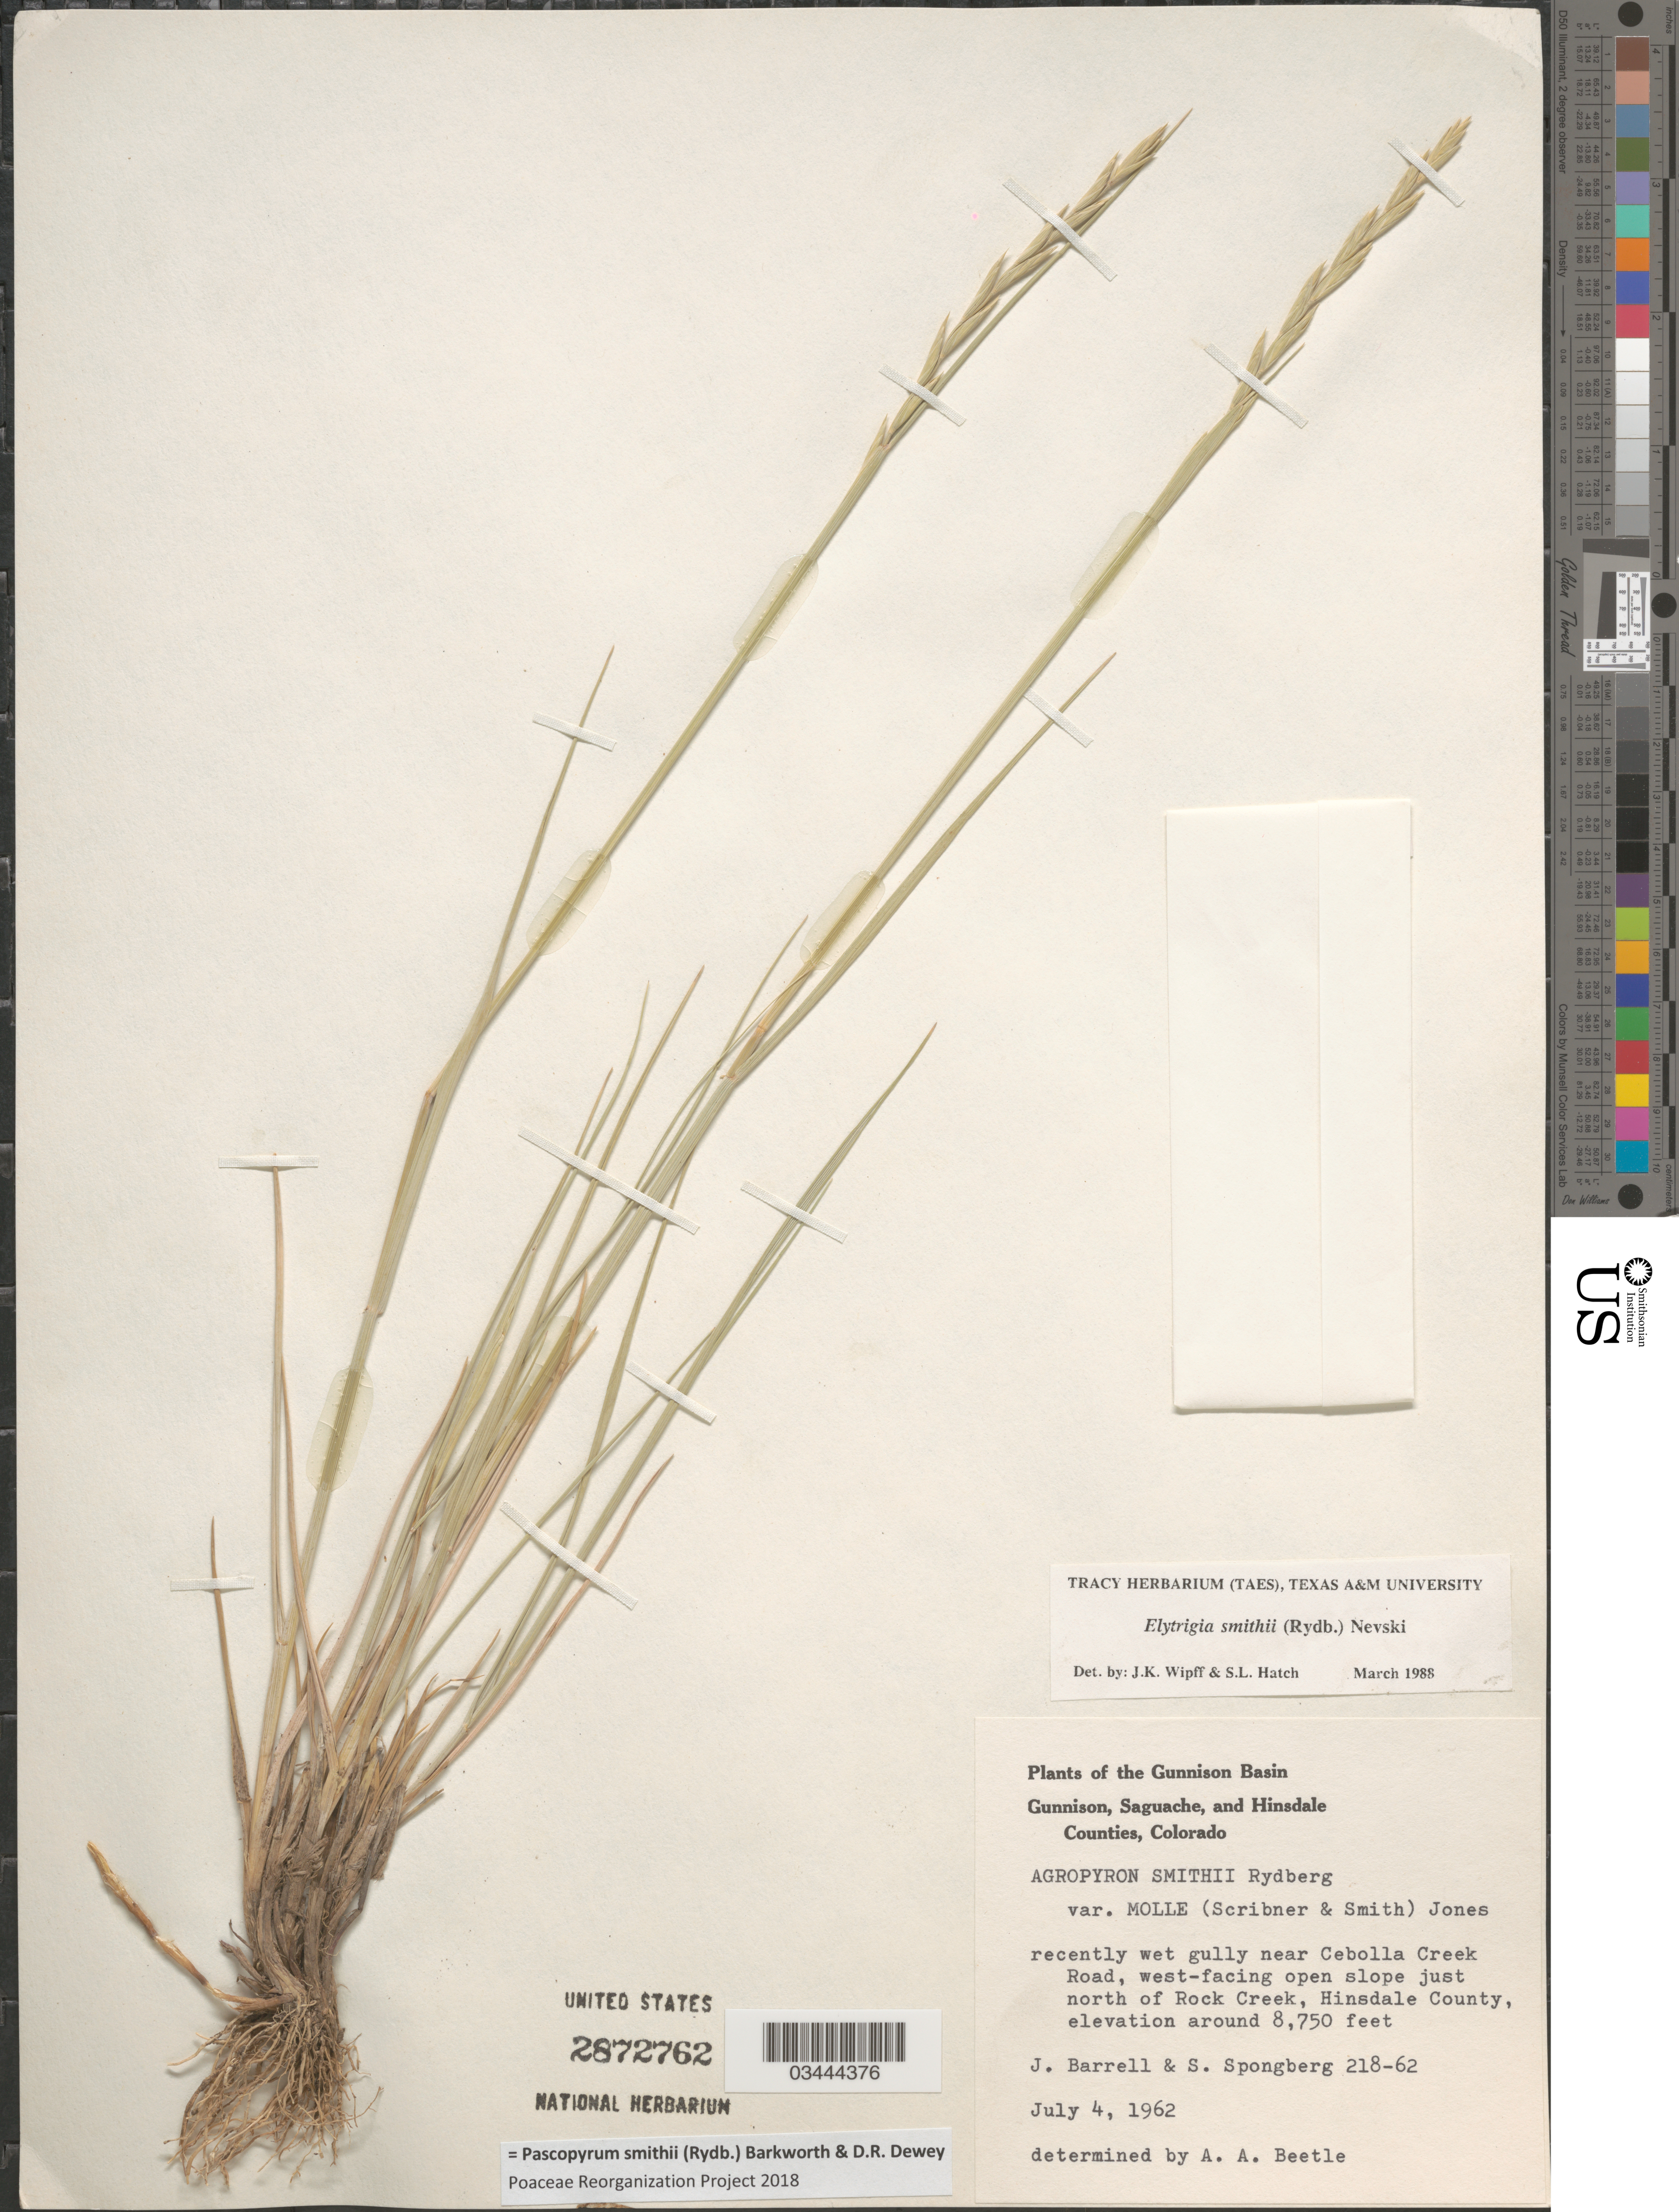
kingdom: Plantae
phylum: Tracheophyta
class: Liliopsida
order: Poales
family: Poaceae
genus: Pascopyrum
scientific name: Pascopyrum smithii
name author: (Rydb.) Barkworth & Dewey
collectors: J. Barrell & S. A.Spongberg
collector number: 218-62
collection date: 1962-07-04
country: United States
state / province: Colorado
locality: The Gunnison Basin. Recently wet gully near Cebolla Creek Road, west-facing open slope just north of Rock Creek, Hinsdale County.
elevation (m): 2667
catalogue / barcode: US 2872762